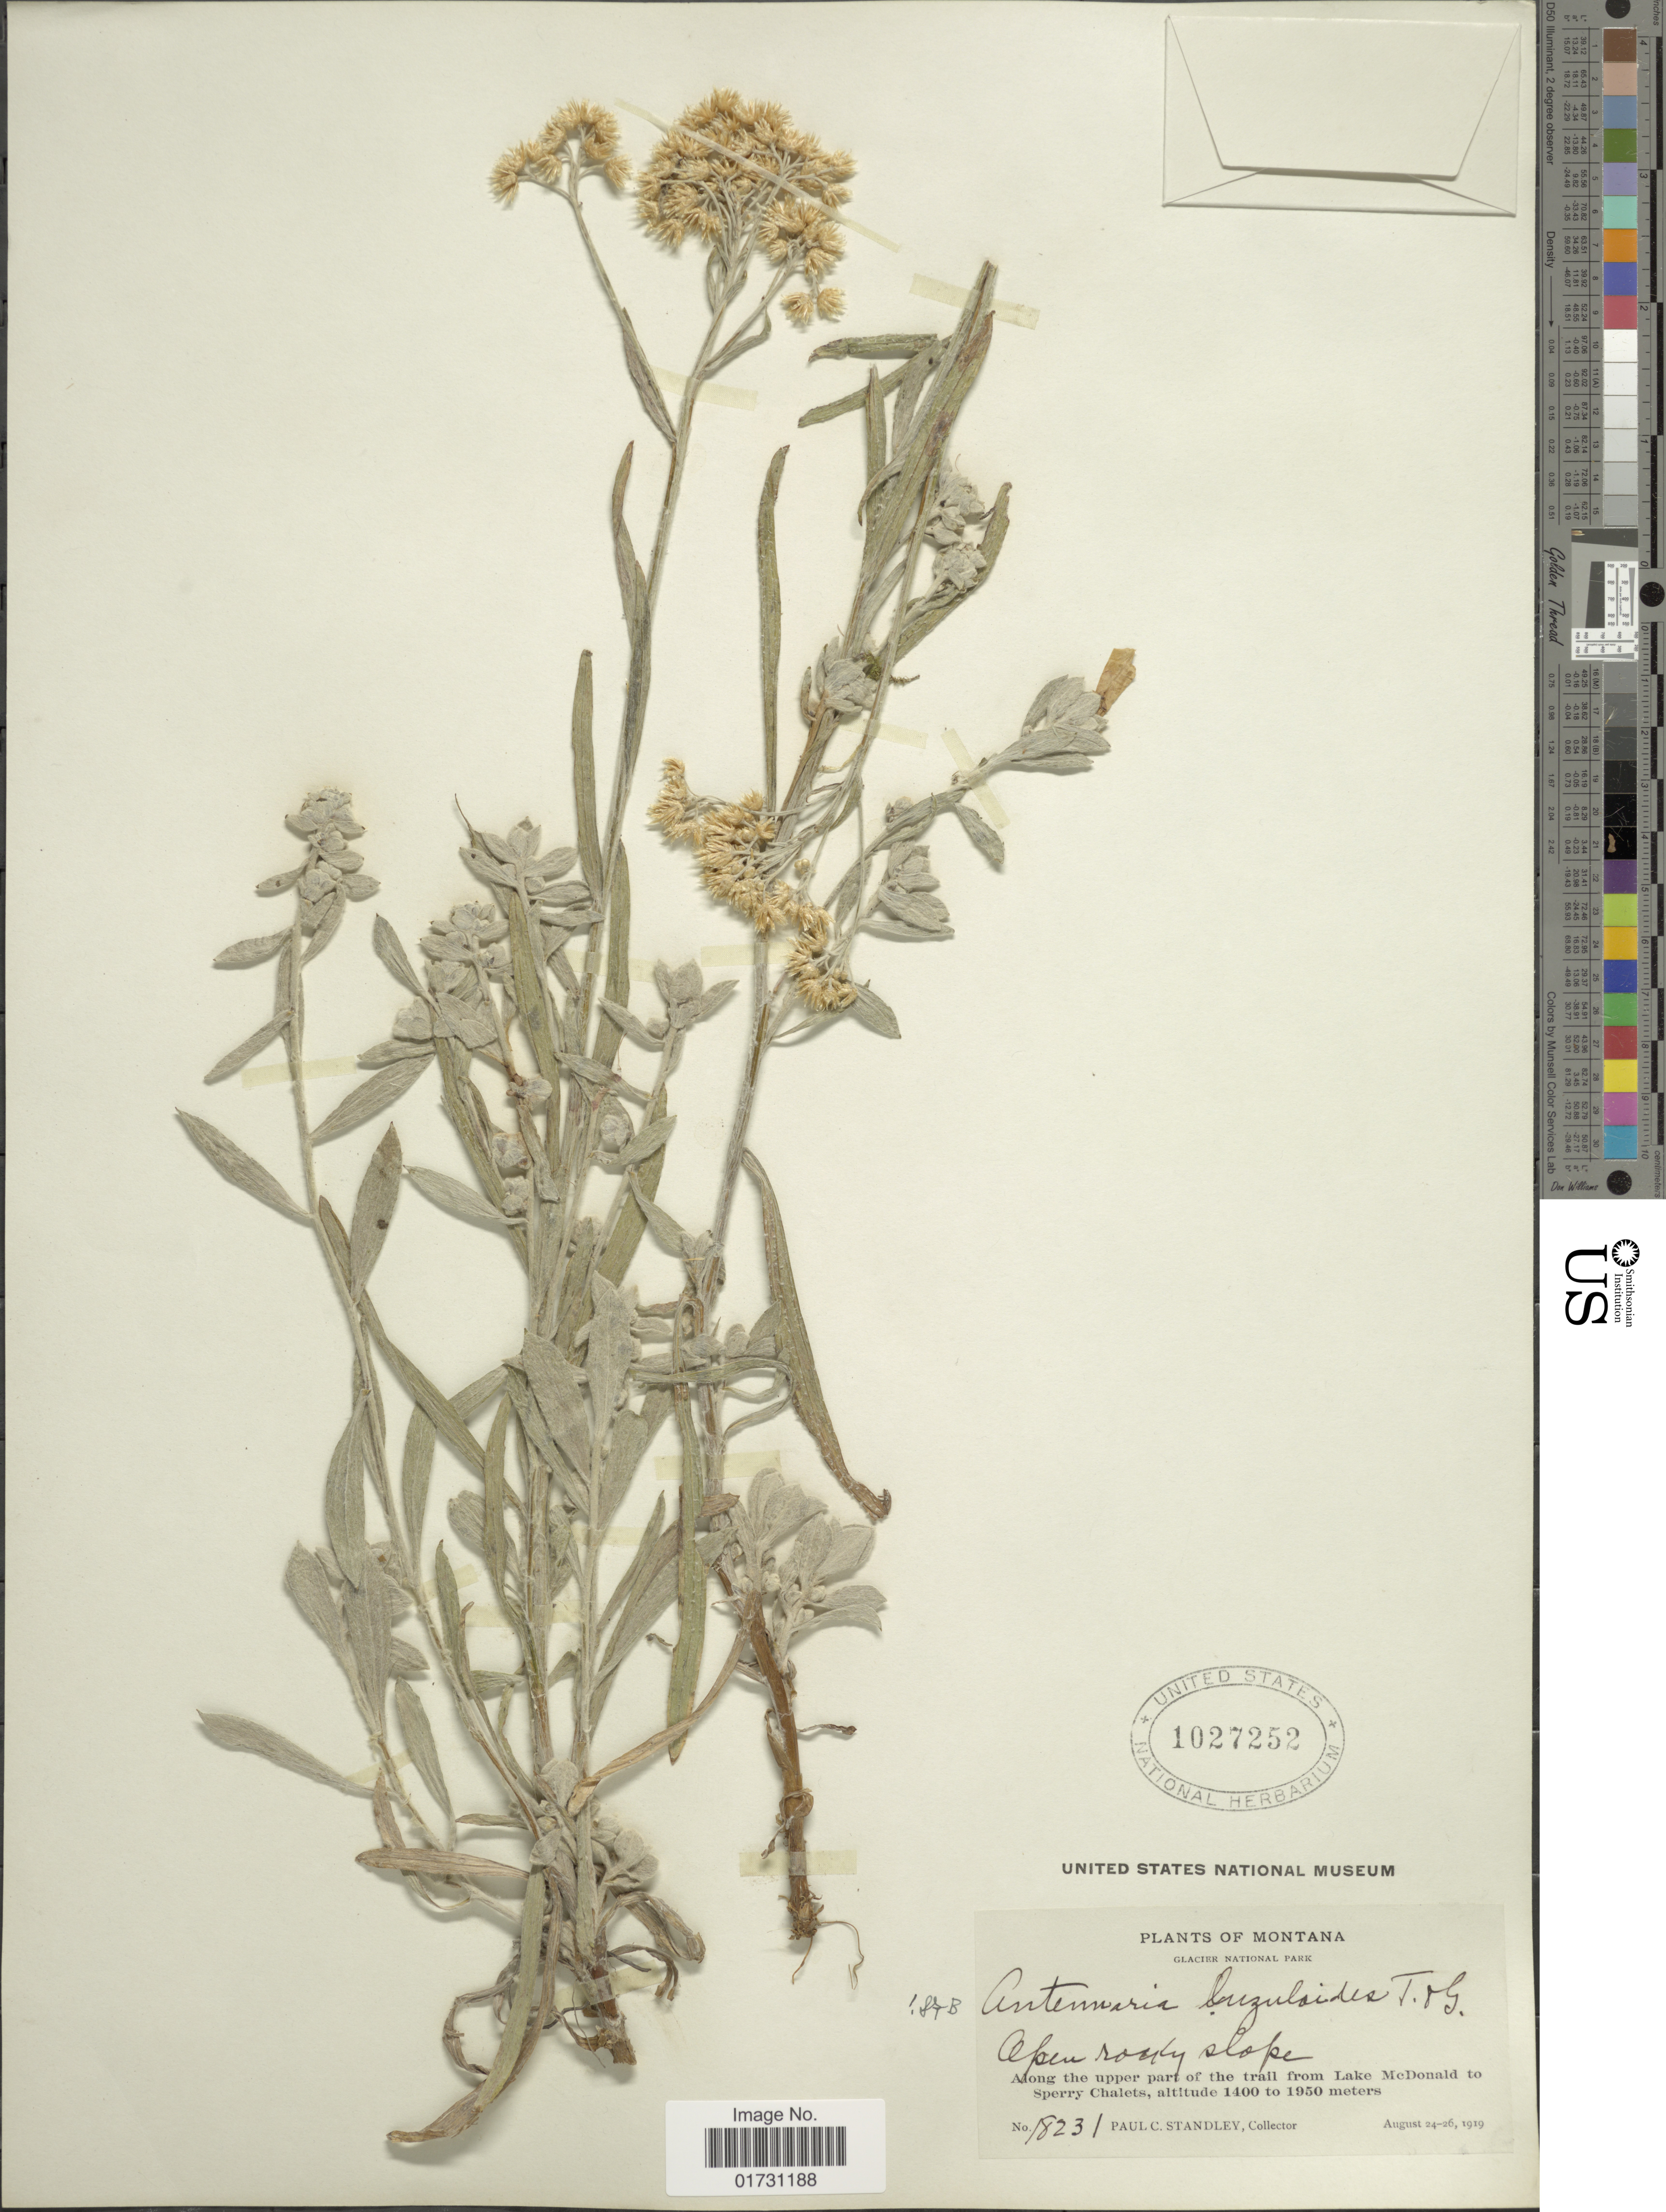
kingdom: Plantae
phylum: Tracheophyta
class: Magnoliopsida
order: Asterales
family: Asteraceae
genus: Antennaria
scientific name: Antennaria luzuloides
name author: Torr. & A. Gray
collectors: P. C. Standley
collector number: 18231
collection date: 1919-08-24/1919-08-26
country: United States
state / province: Montana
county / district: Flathead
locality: Glacier National Park, along the upper part of the trail from Lake McDonald to Soerry Chalets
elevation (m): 1400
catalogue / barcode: US 1027252